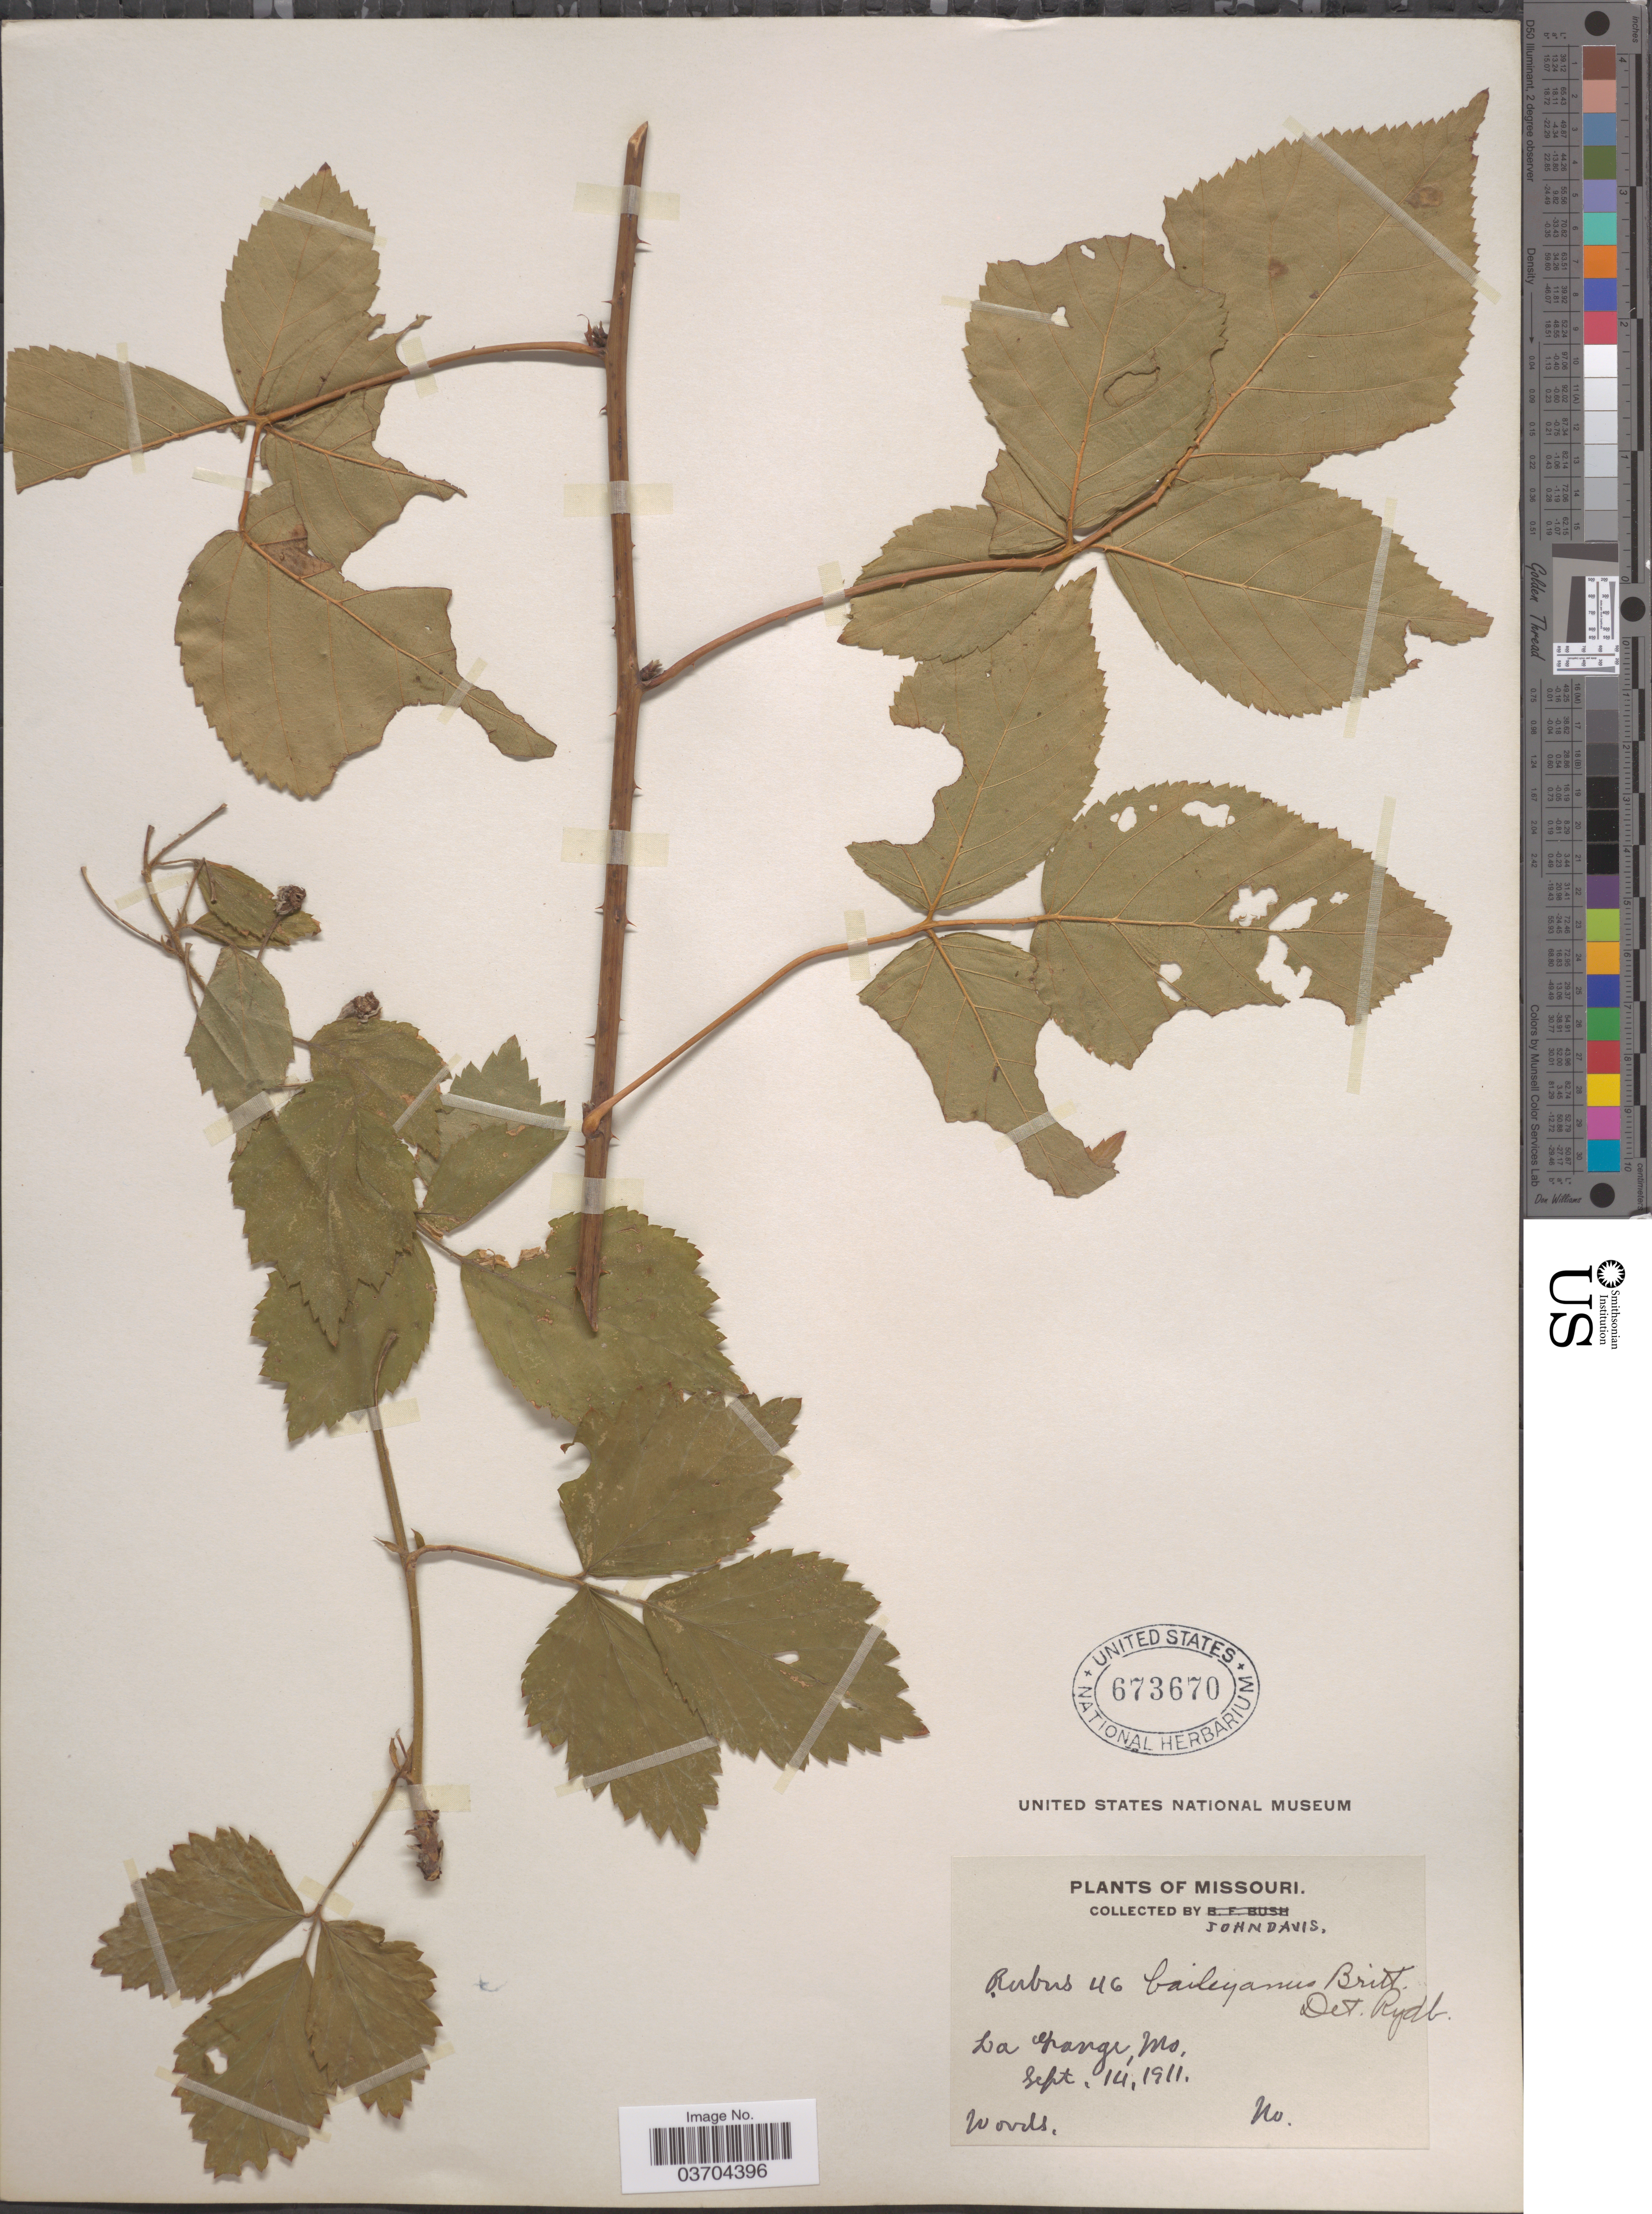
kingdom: Plantae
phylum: Tracheophyta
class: Magnoliopsida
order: Rosales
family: Rosaceae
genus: Rubus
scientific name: Rubus baileyanus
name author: Britton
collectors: J. Davis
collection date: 1911-09-14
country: United States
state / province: Missouri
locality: La Grange.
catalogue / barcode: US 673670